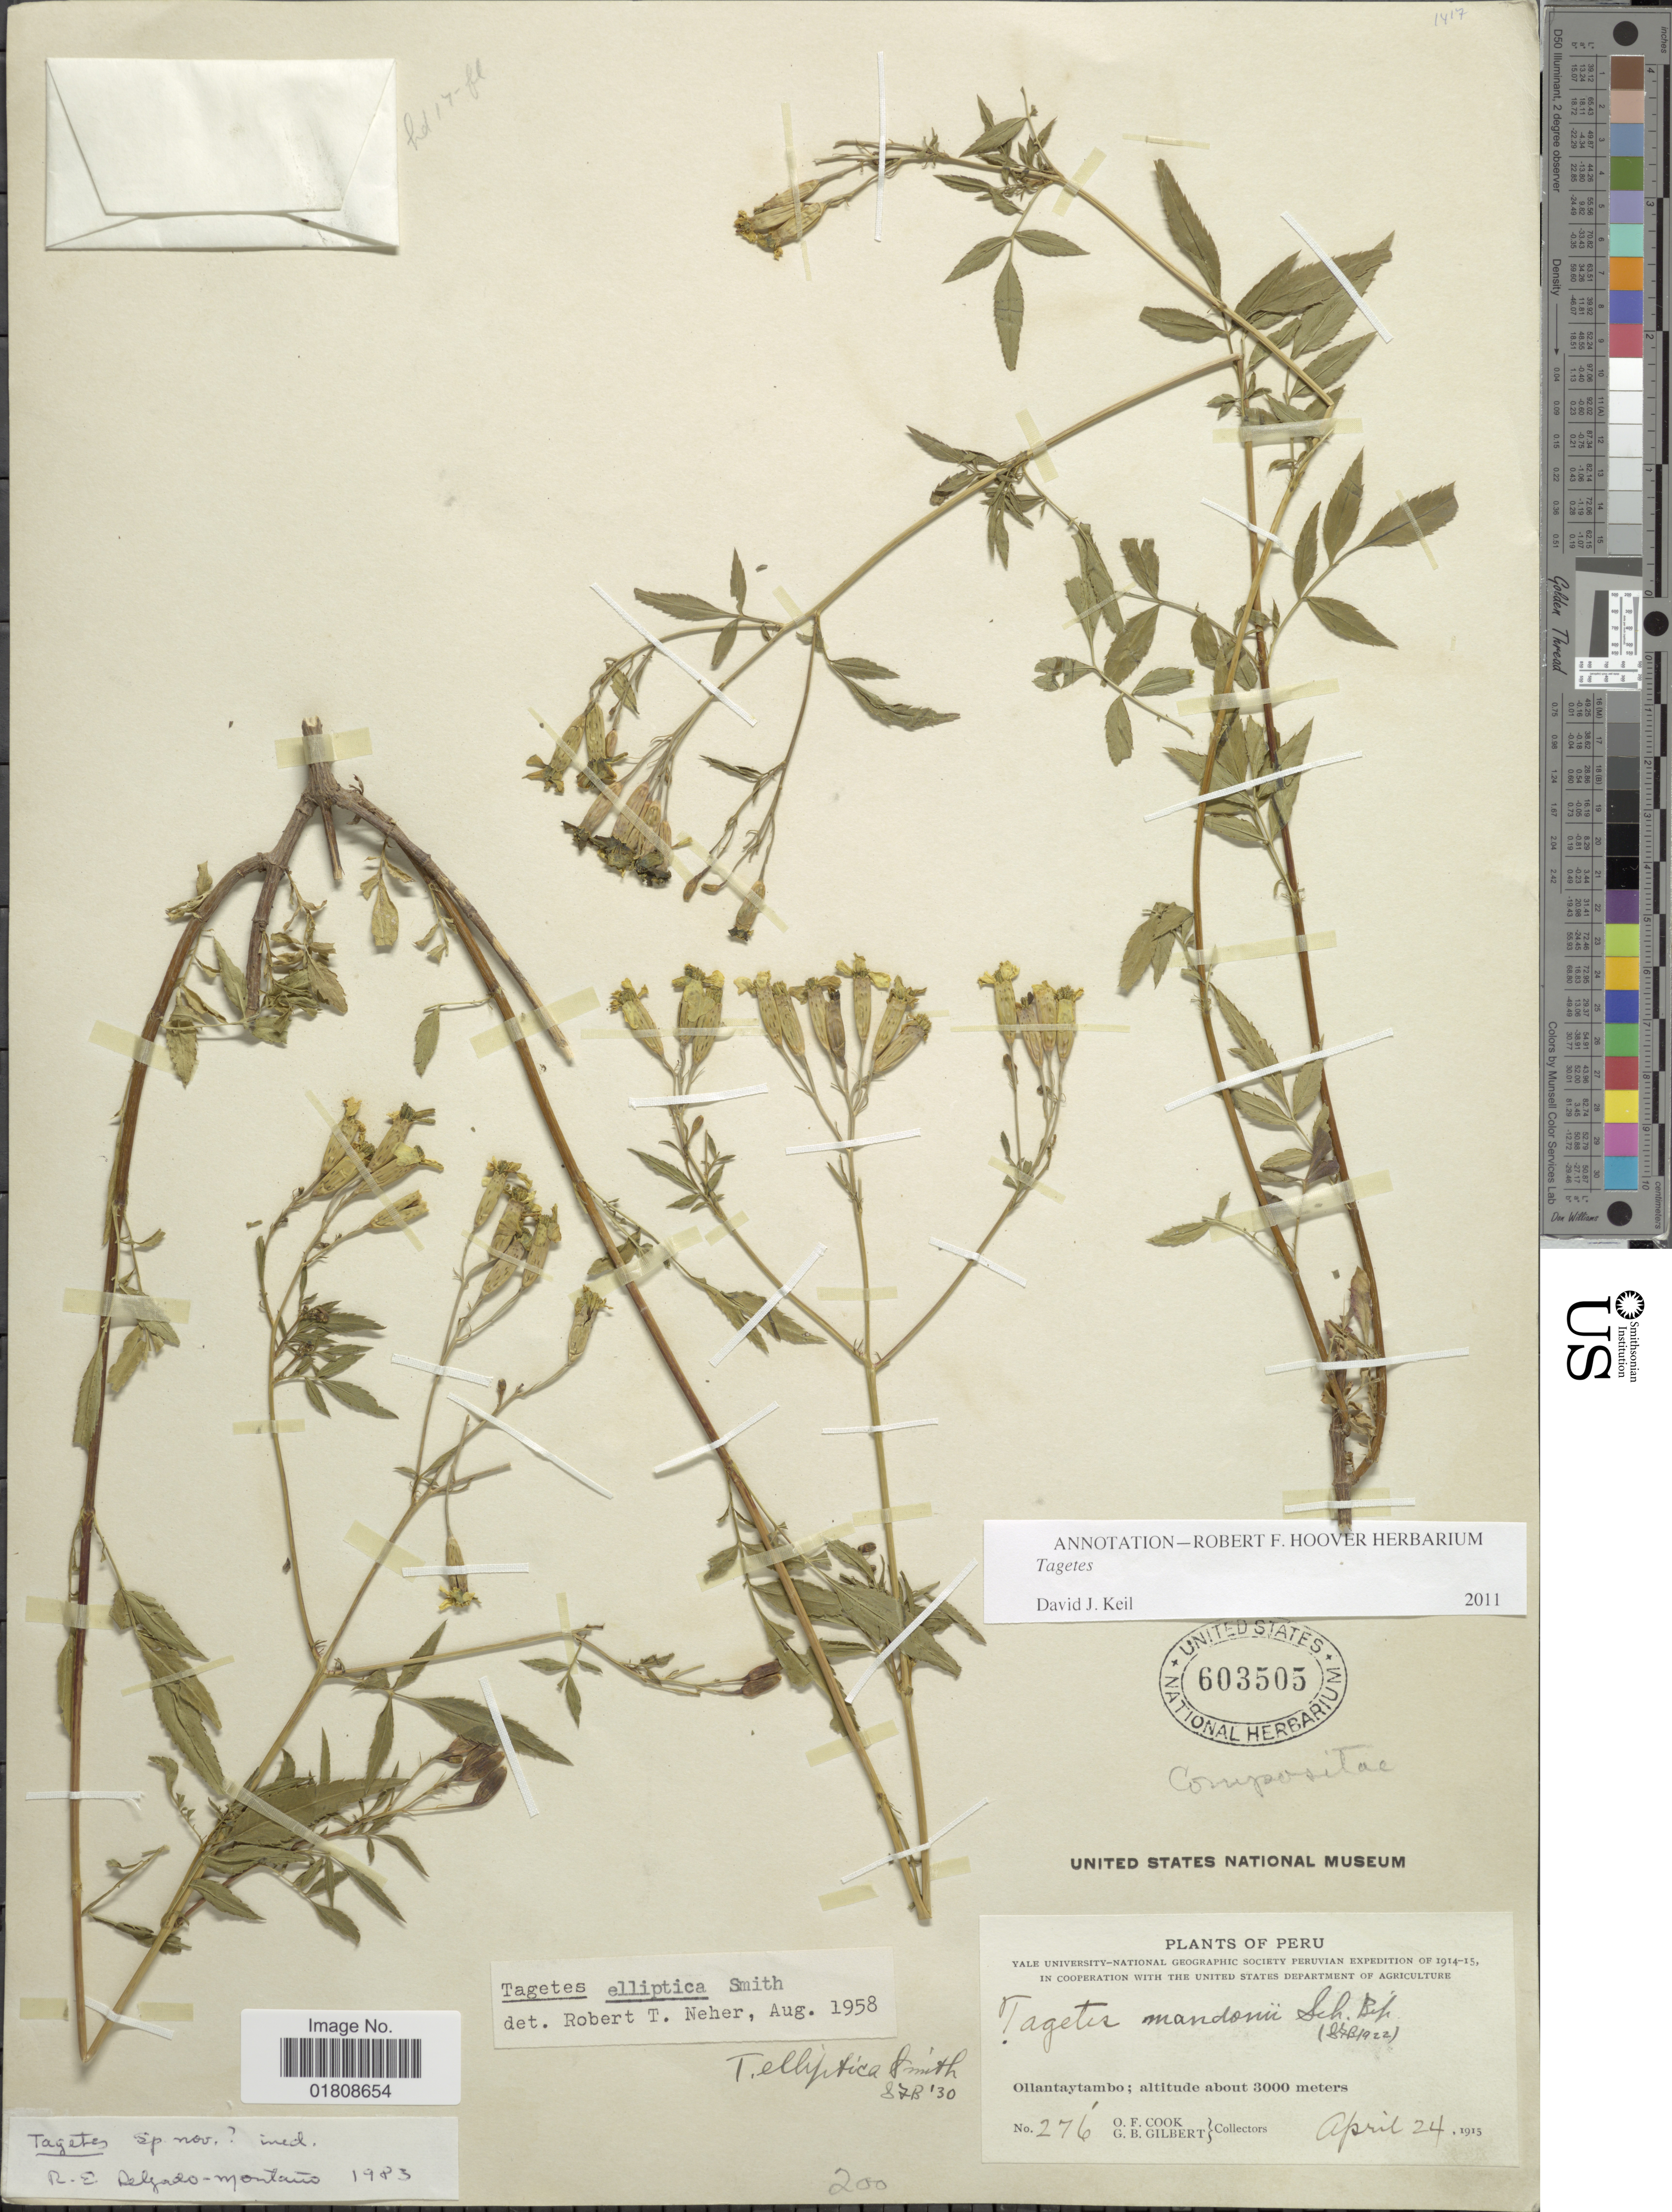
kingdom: Plantae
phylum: Tracheophyta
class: Magnoliopsida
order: Asterales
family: Asteraceae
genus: Tagetes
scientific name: Tagetes elliptica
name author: Sm. in Rees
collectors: O. F. Cook & G. B. Gilbert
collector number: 276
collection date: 1915-04-24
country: Peru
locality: Ollantaytambo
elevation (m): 3000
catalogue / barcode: US 603505